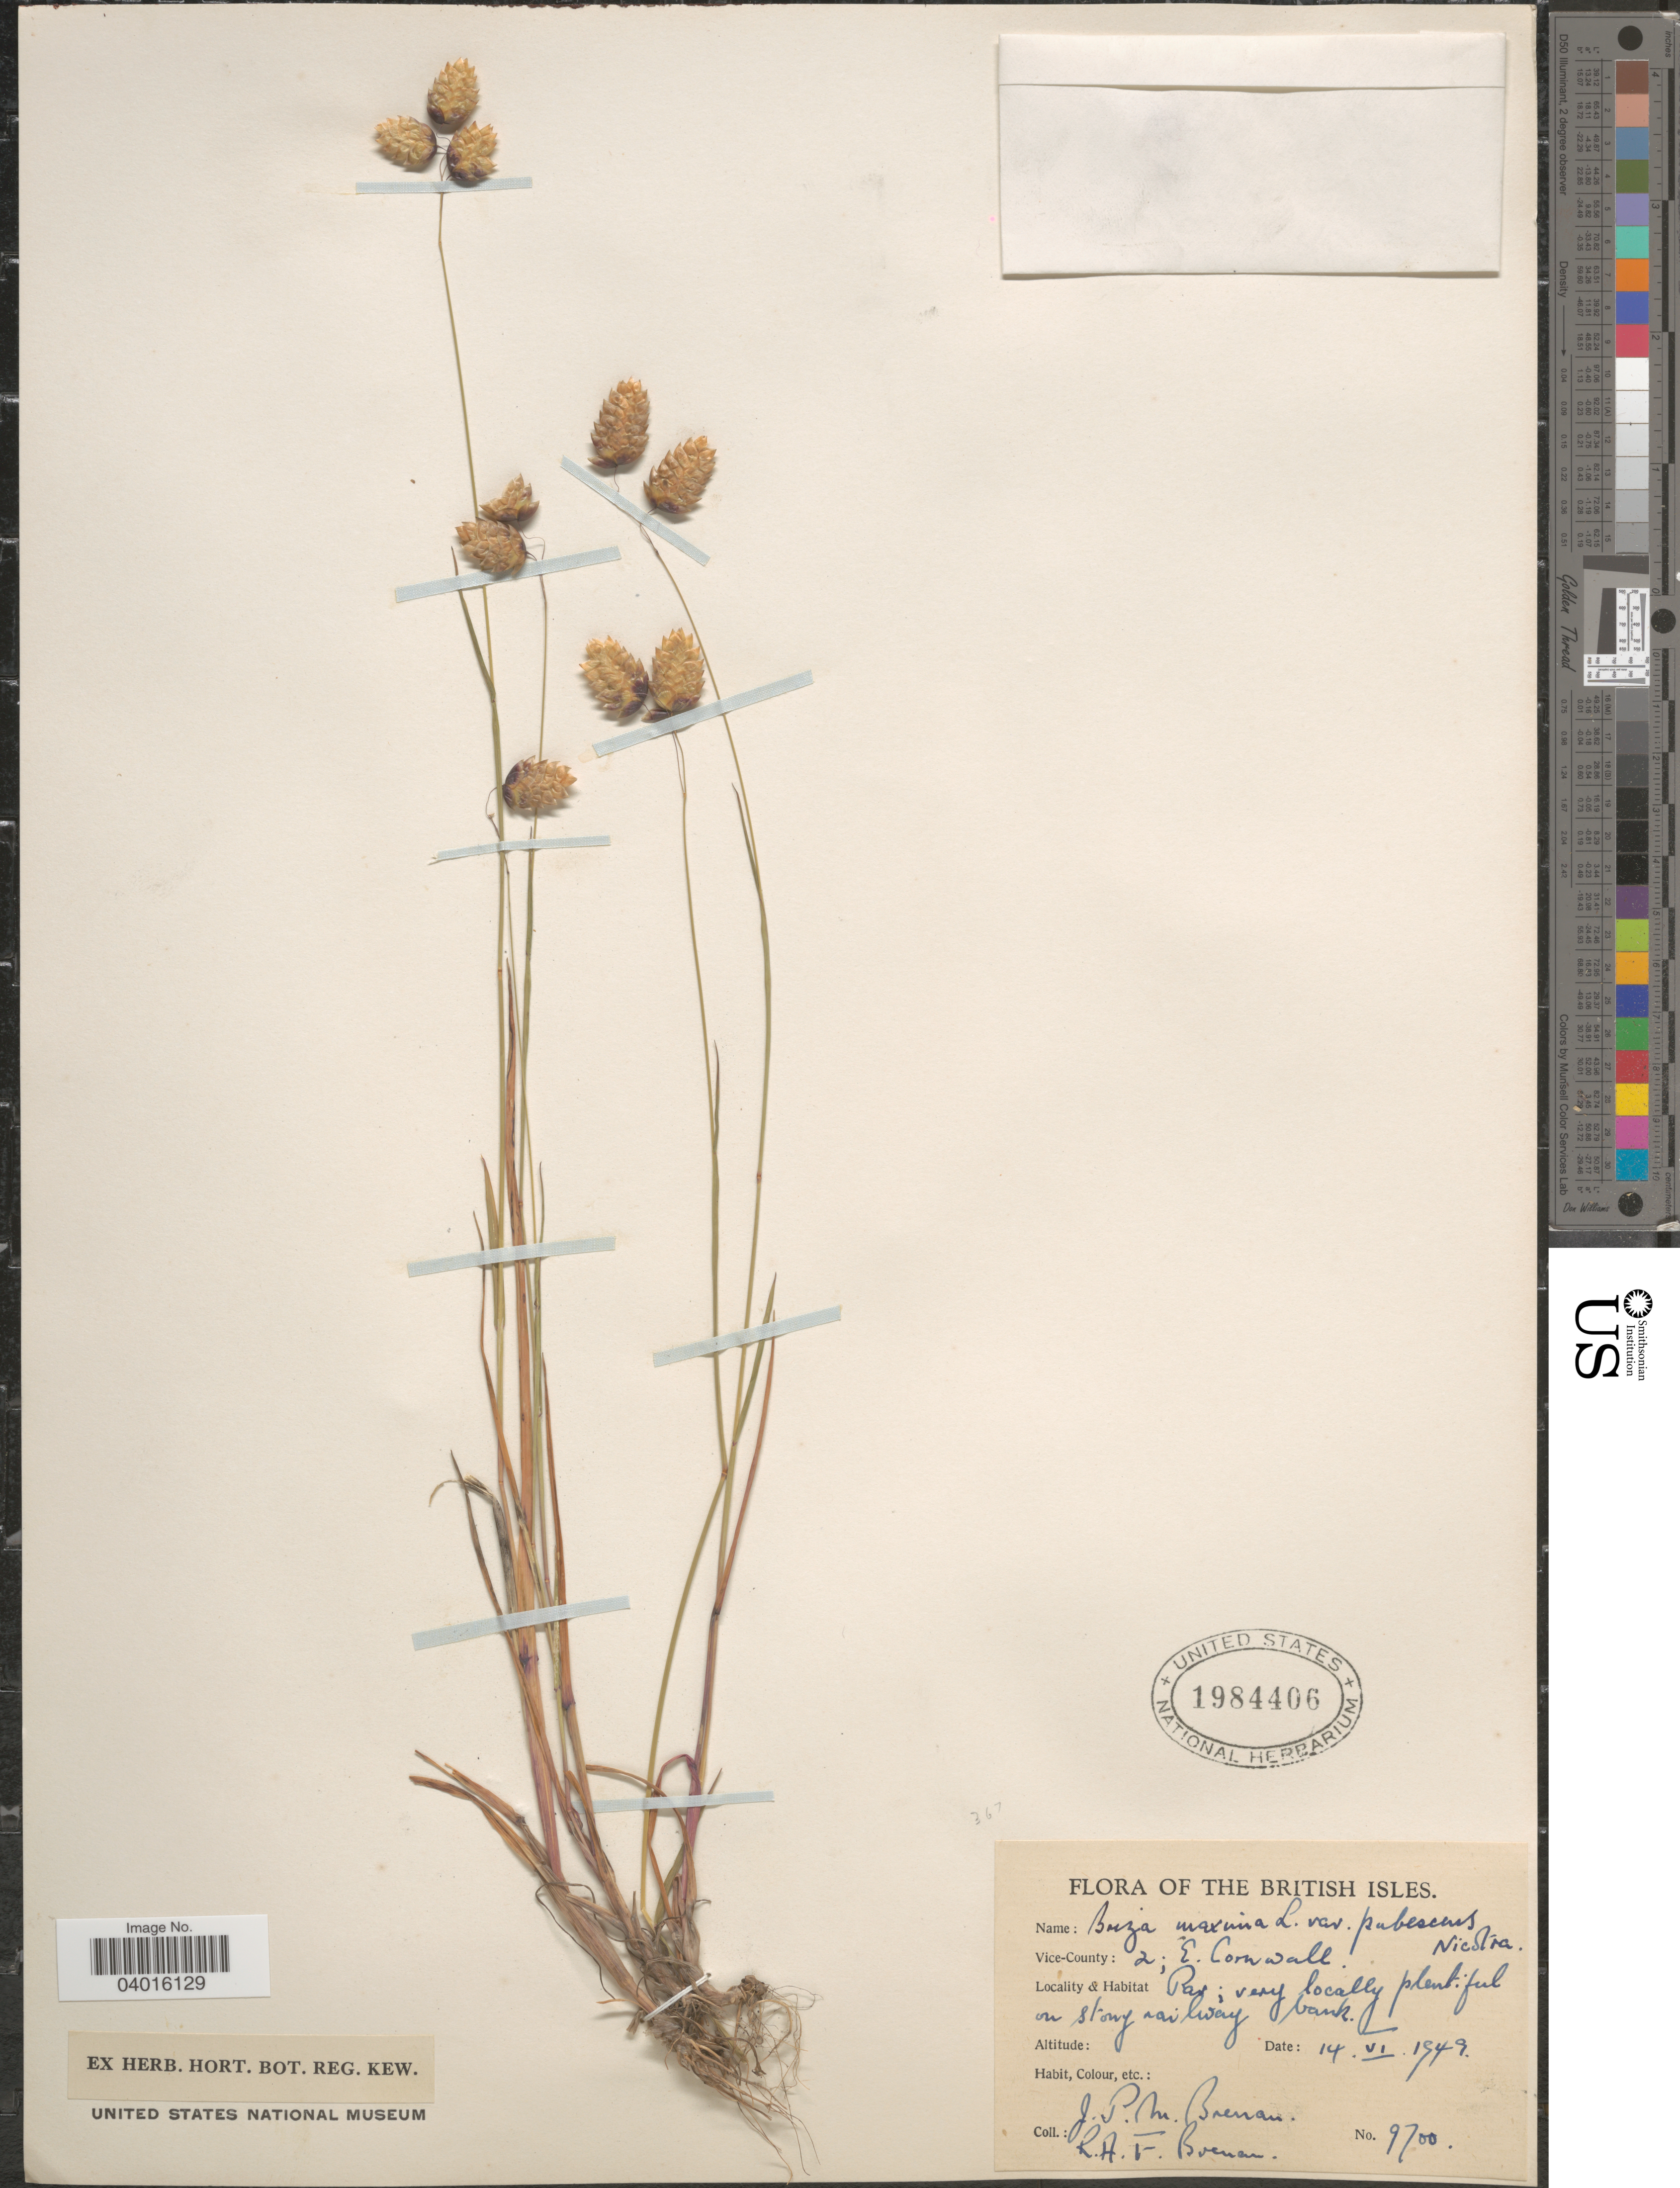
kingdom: Plantae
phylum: Tracheophyta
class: Liliopsida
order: Poales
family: Poaceae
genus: Briza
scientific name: Briza maxima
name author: L.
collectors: J. Brenan & R. Brenan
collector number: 9700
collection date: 1949-06-14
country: United Kingdom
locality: The British Isles. Vice-County: 2; E. Cornwall.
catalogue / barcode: US 1984406